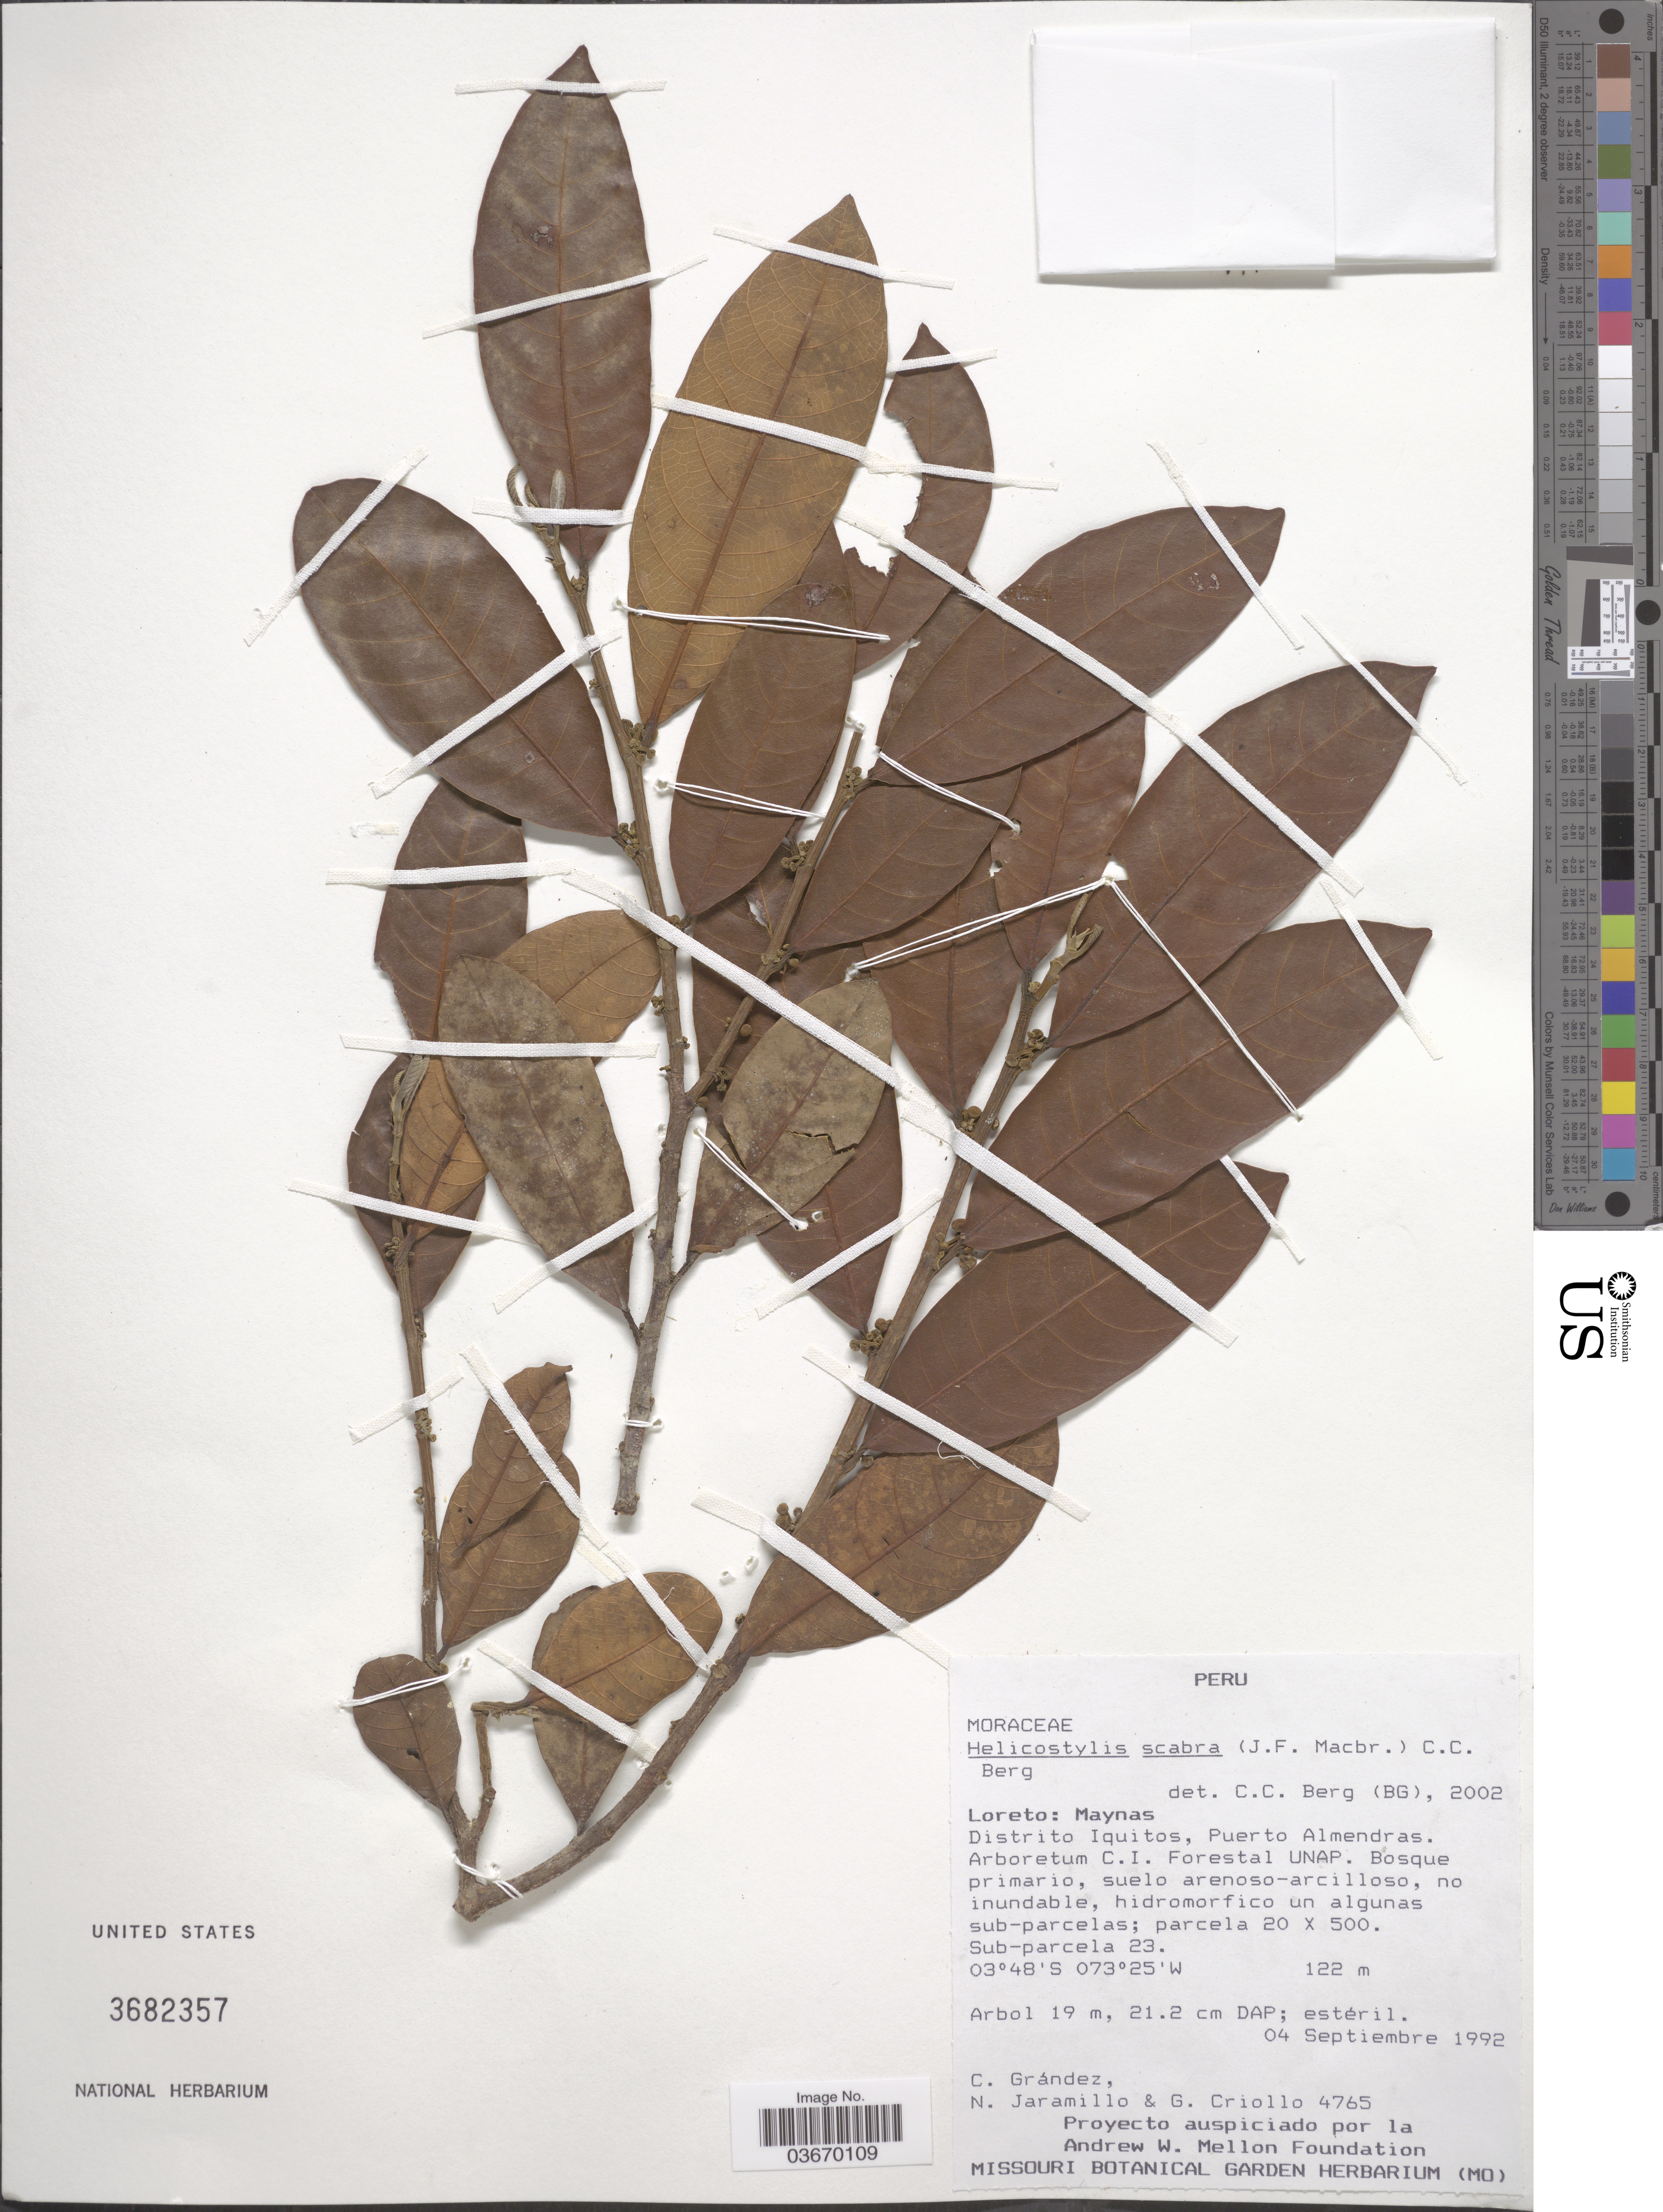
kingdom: Plantae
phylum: Tracheophyta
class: Magnoliopsida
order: Rosales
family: Moraceae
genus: Helicostylis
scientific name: Helicostylis scabra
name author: (J.F. Macbr.) C.C. Berg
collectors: C. Grández, N. Jaramillo & G. Criollo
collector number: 4765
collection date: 1992-09-04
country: Peru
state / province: Loreto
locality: Maynas. Distrito Iquitos, Puerto Almendras. Arboretum C. I. Forestal UNAP.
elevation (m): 122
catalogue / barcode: US 3682357